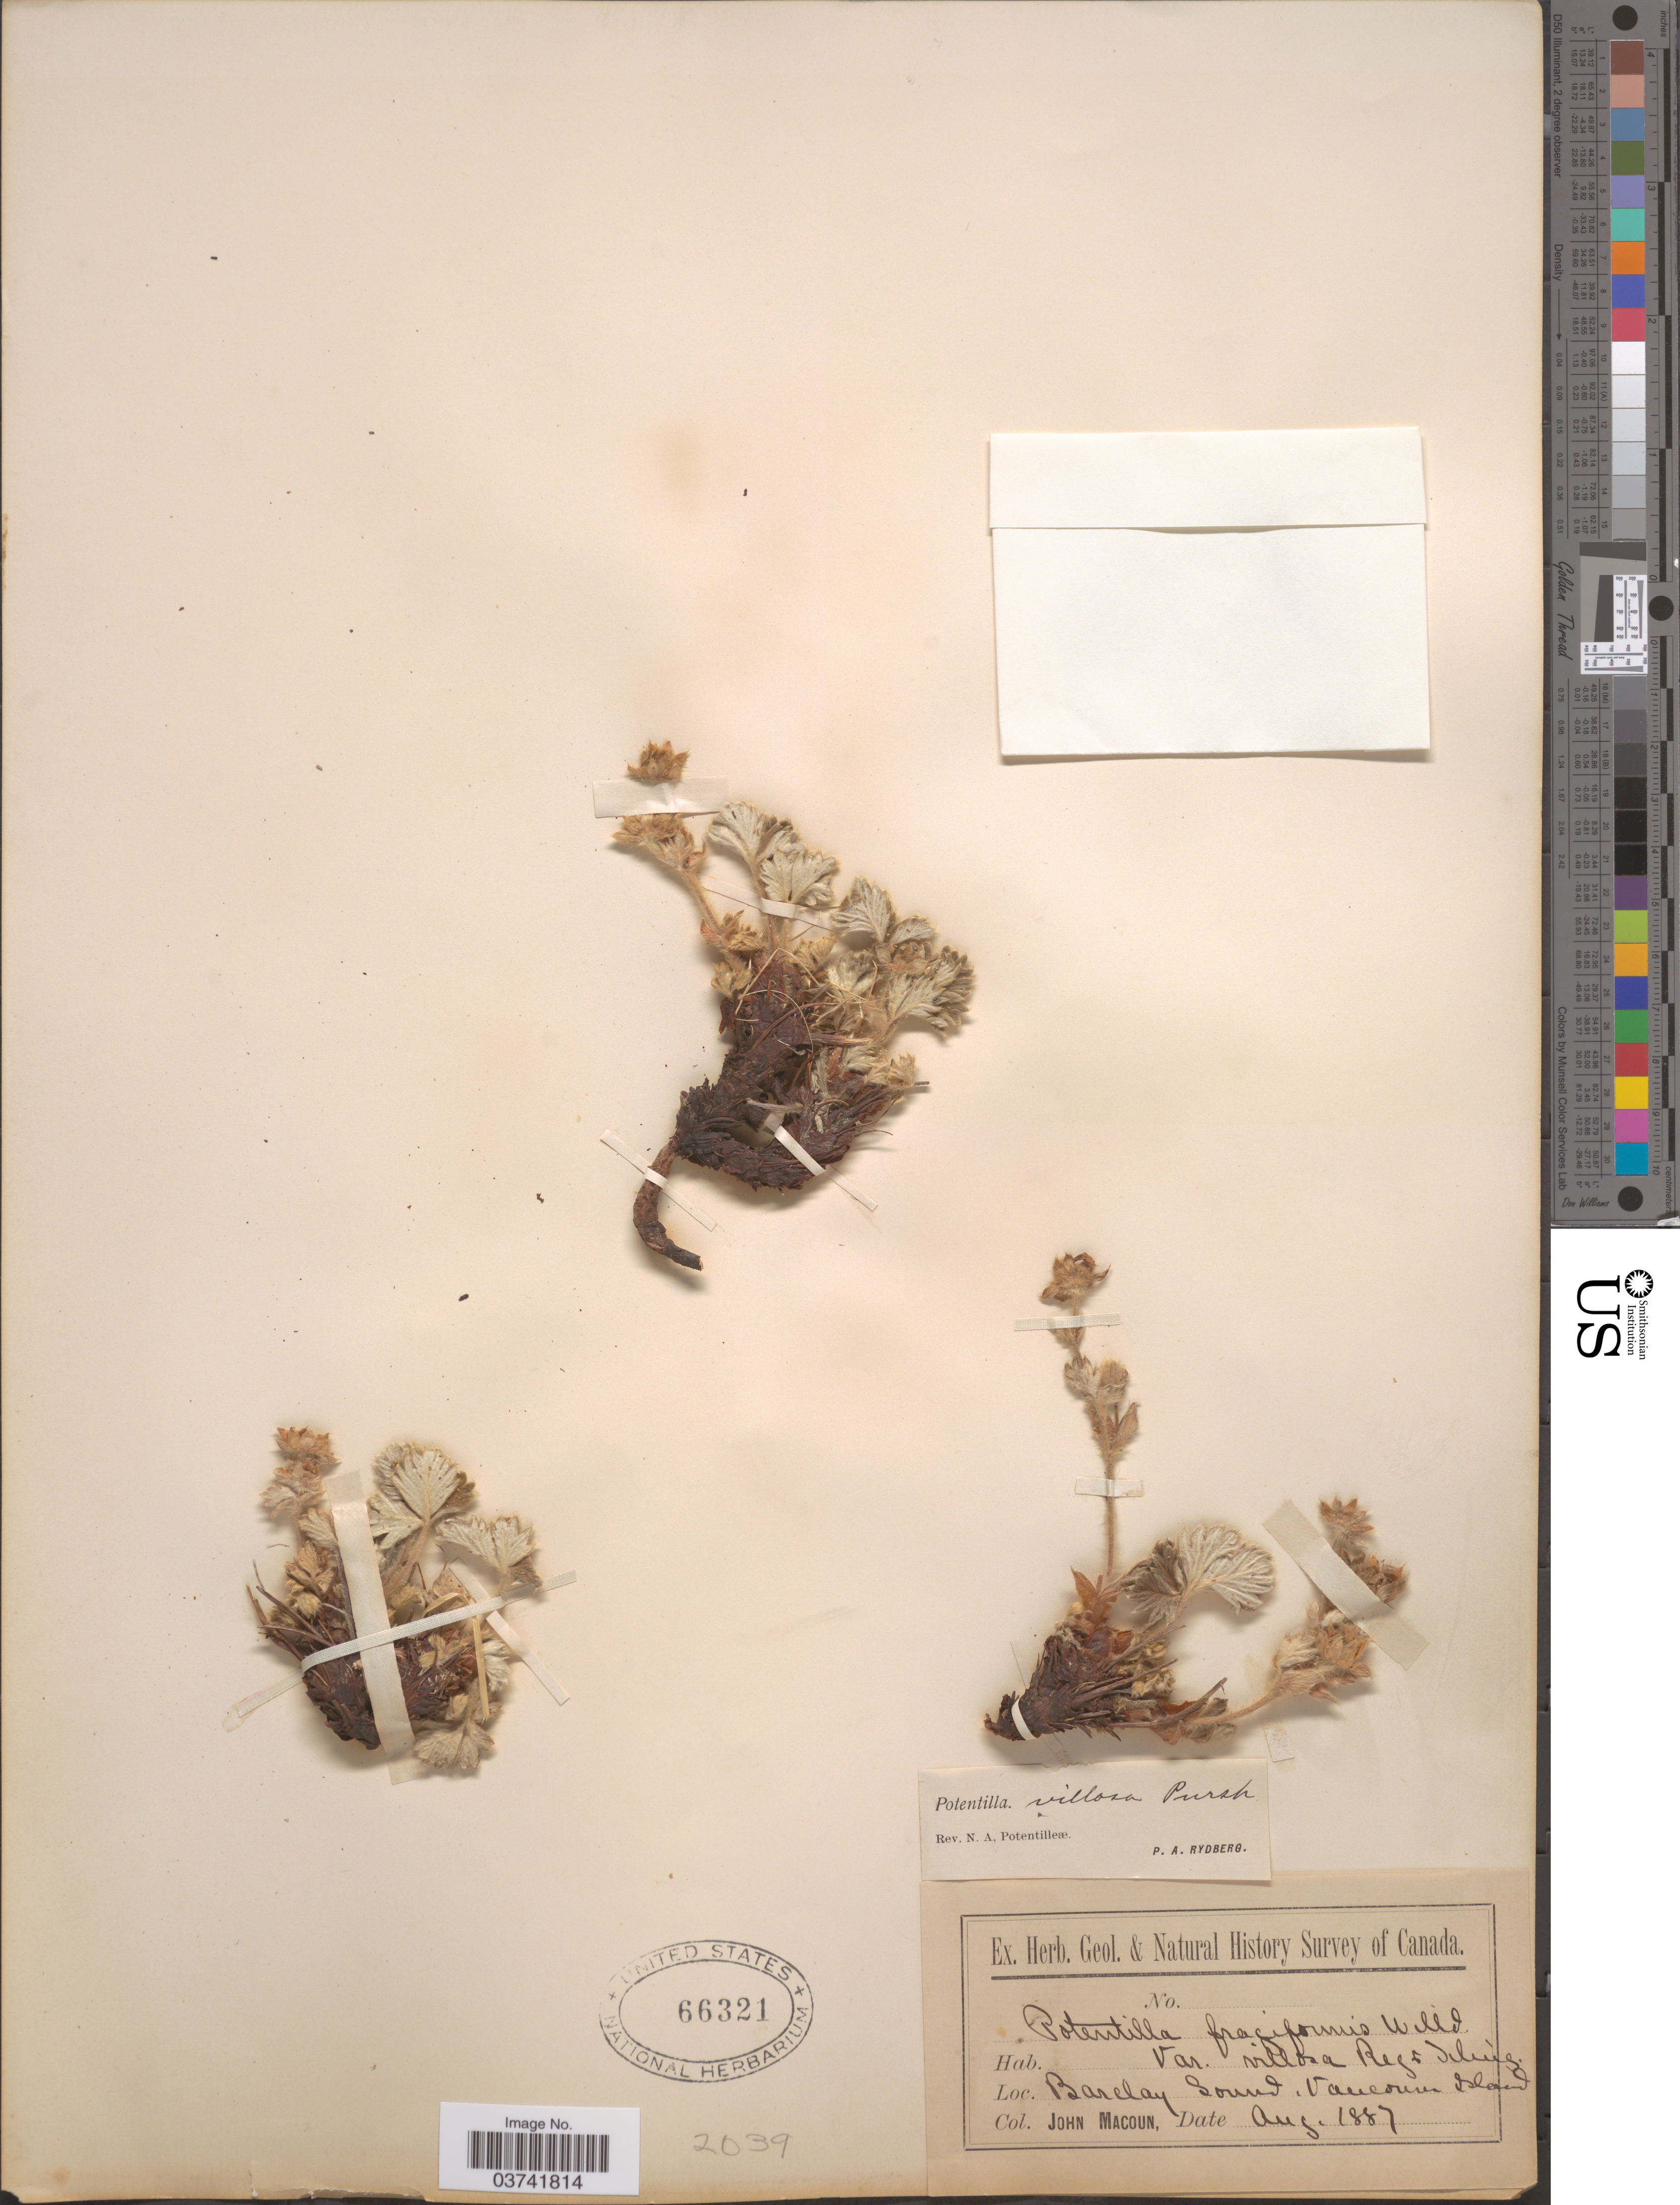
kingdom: Plantae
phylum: Tracheophyta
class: Magnoliopsida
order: Rosales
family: Rosaceae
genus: Potentilla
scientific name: Potentilla villosa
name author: Pall. ex Pursh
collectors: J. Macoun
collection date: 1887-08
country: Canada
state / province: British Columbia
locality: Barclay Sound, Vancouver Island.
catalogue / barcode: US 66321